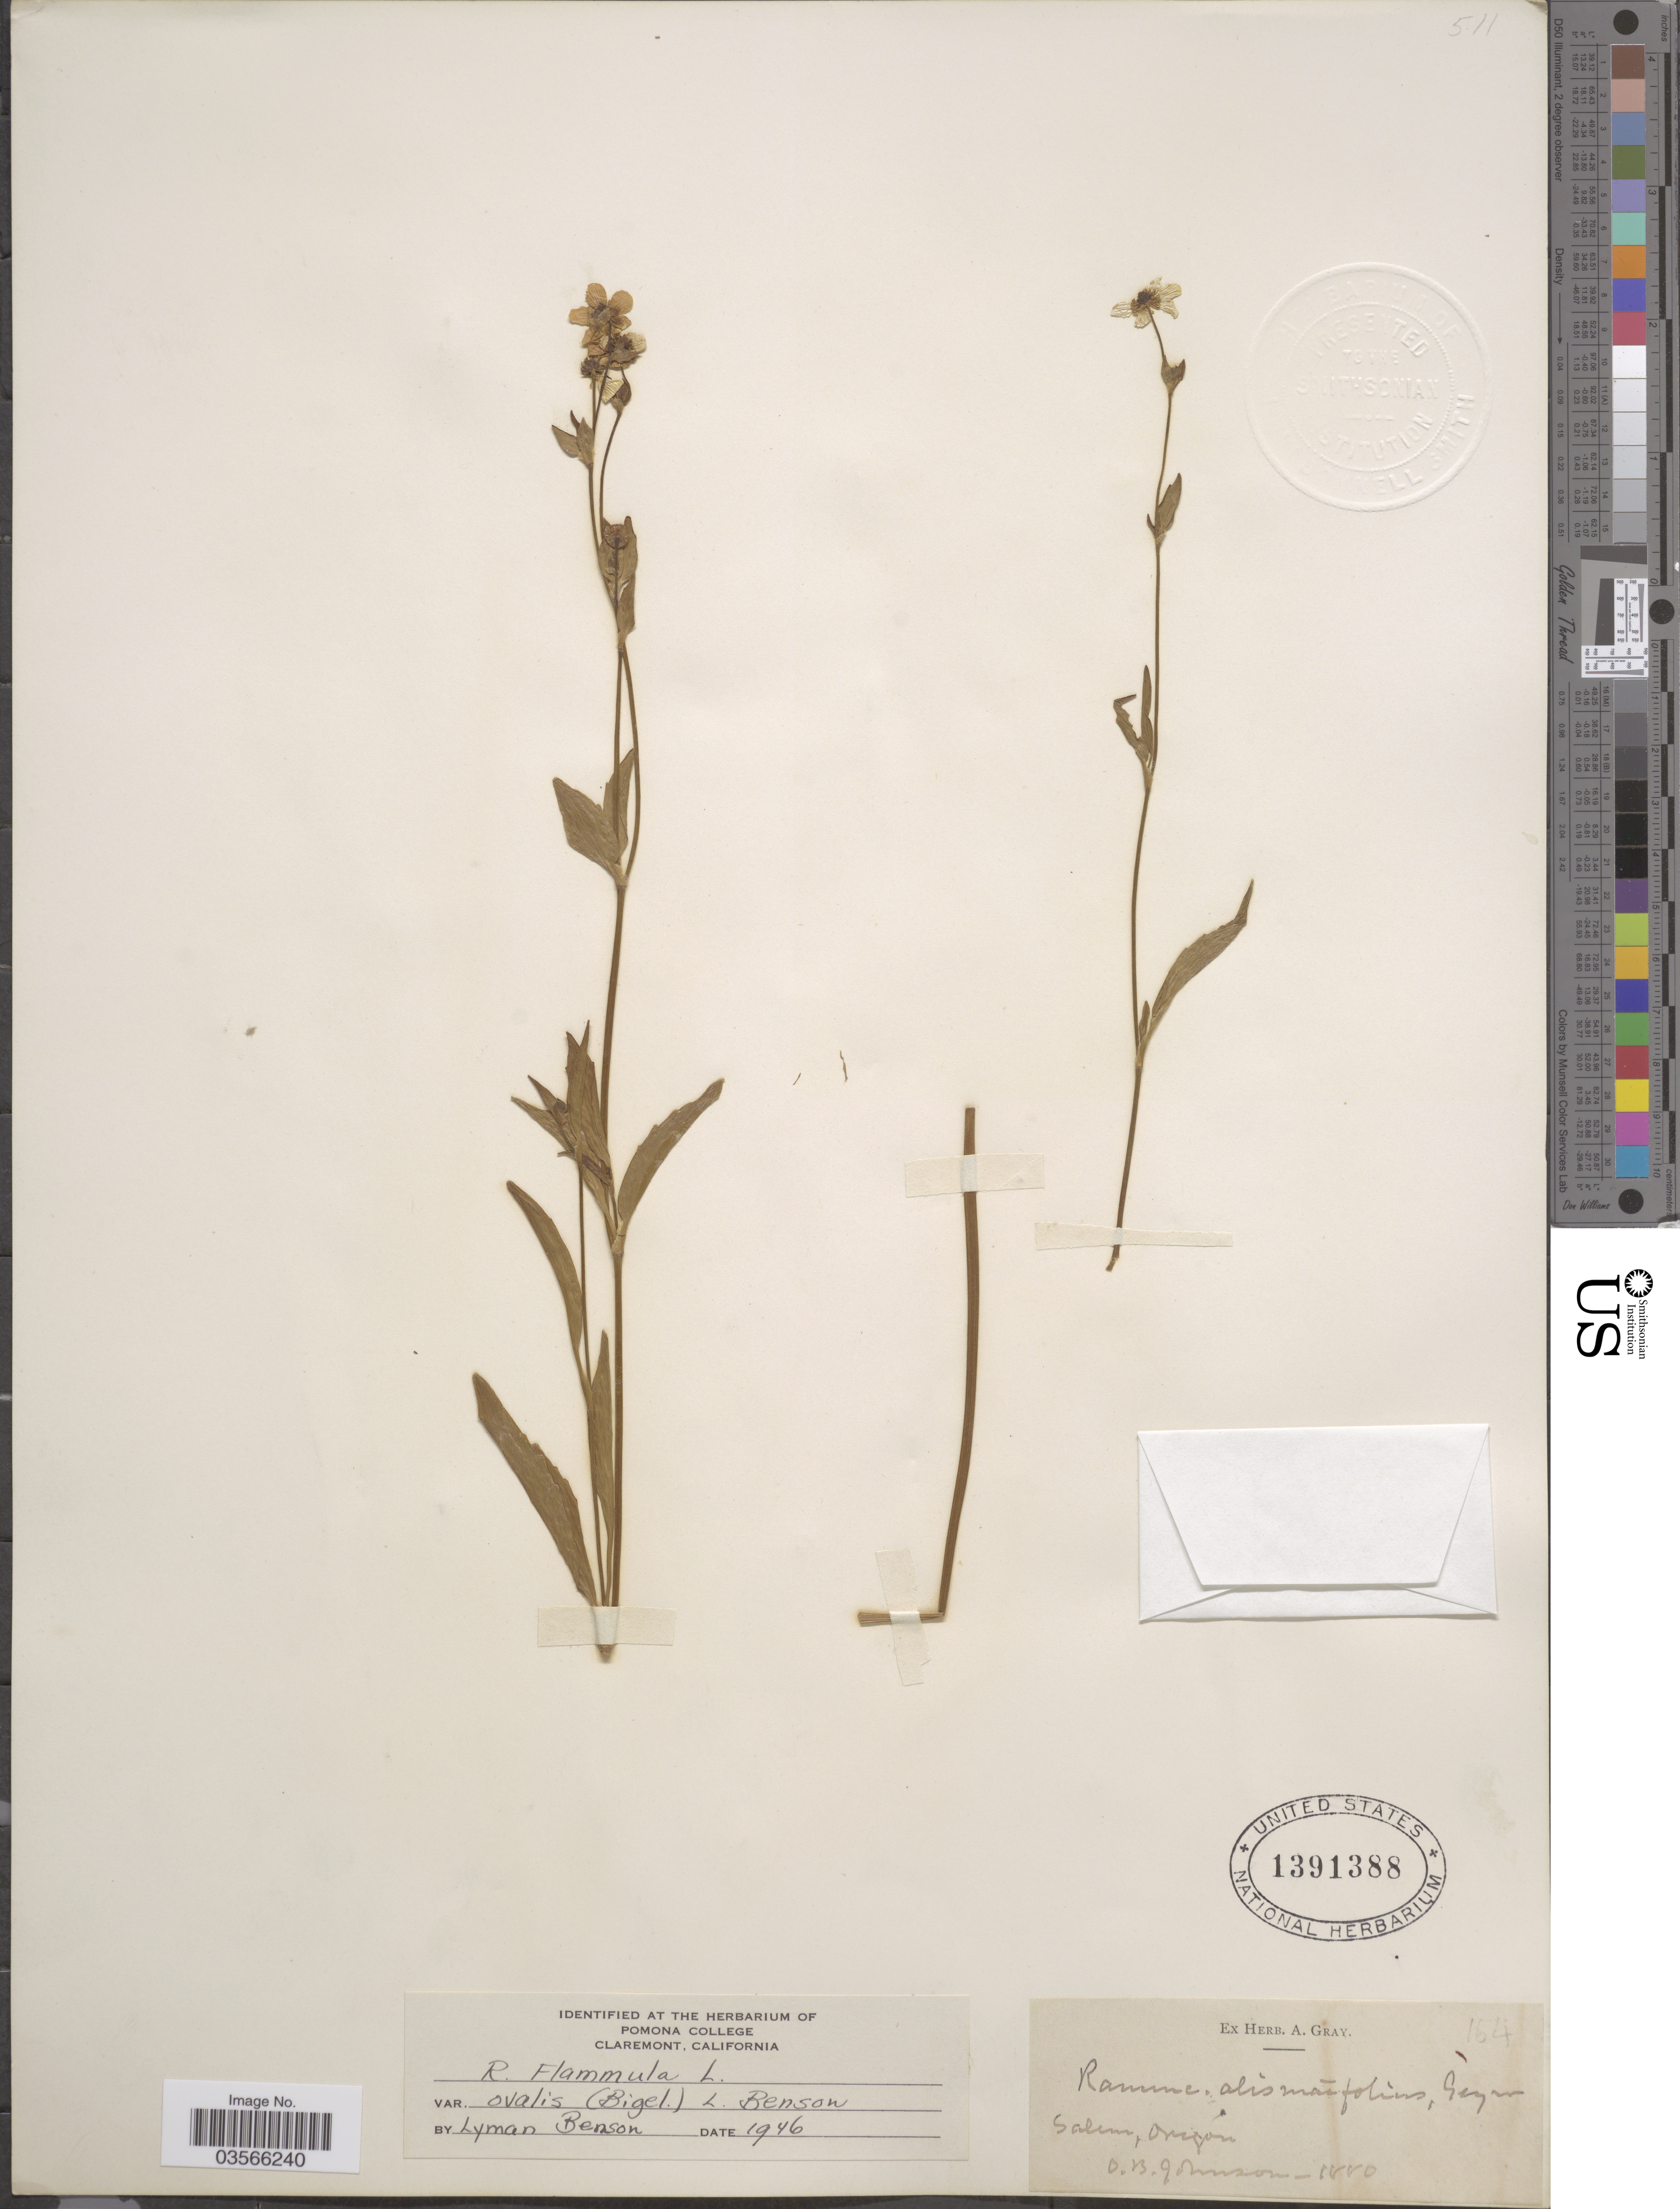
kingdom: Plantae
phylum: Tracheophyta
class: Magnoliopsida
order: Ranunculales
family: Ranunculaceae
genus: Ranunculus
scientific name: Ranunculus flammula var. ovalis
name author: (J.M. Bigelow) L.D. Benson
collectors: O. Johnson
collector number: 164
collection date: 1880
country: United States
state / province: Oregon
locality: Salem.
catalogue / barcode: US 1391388